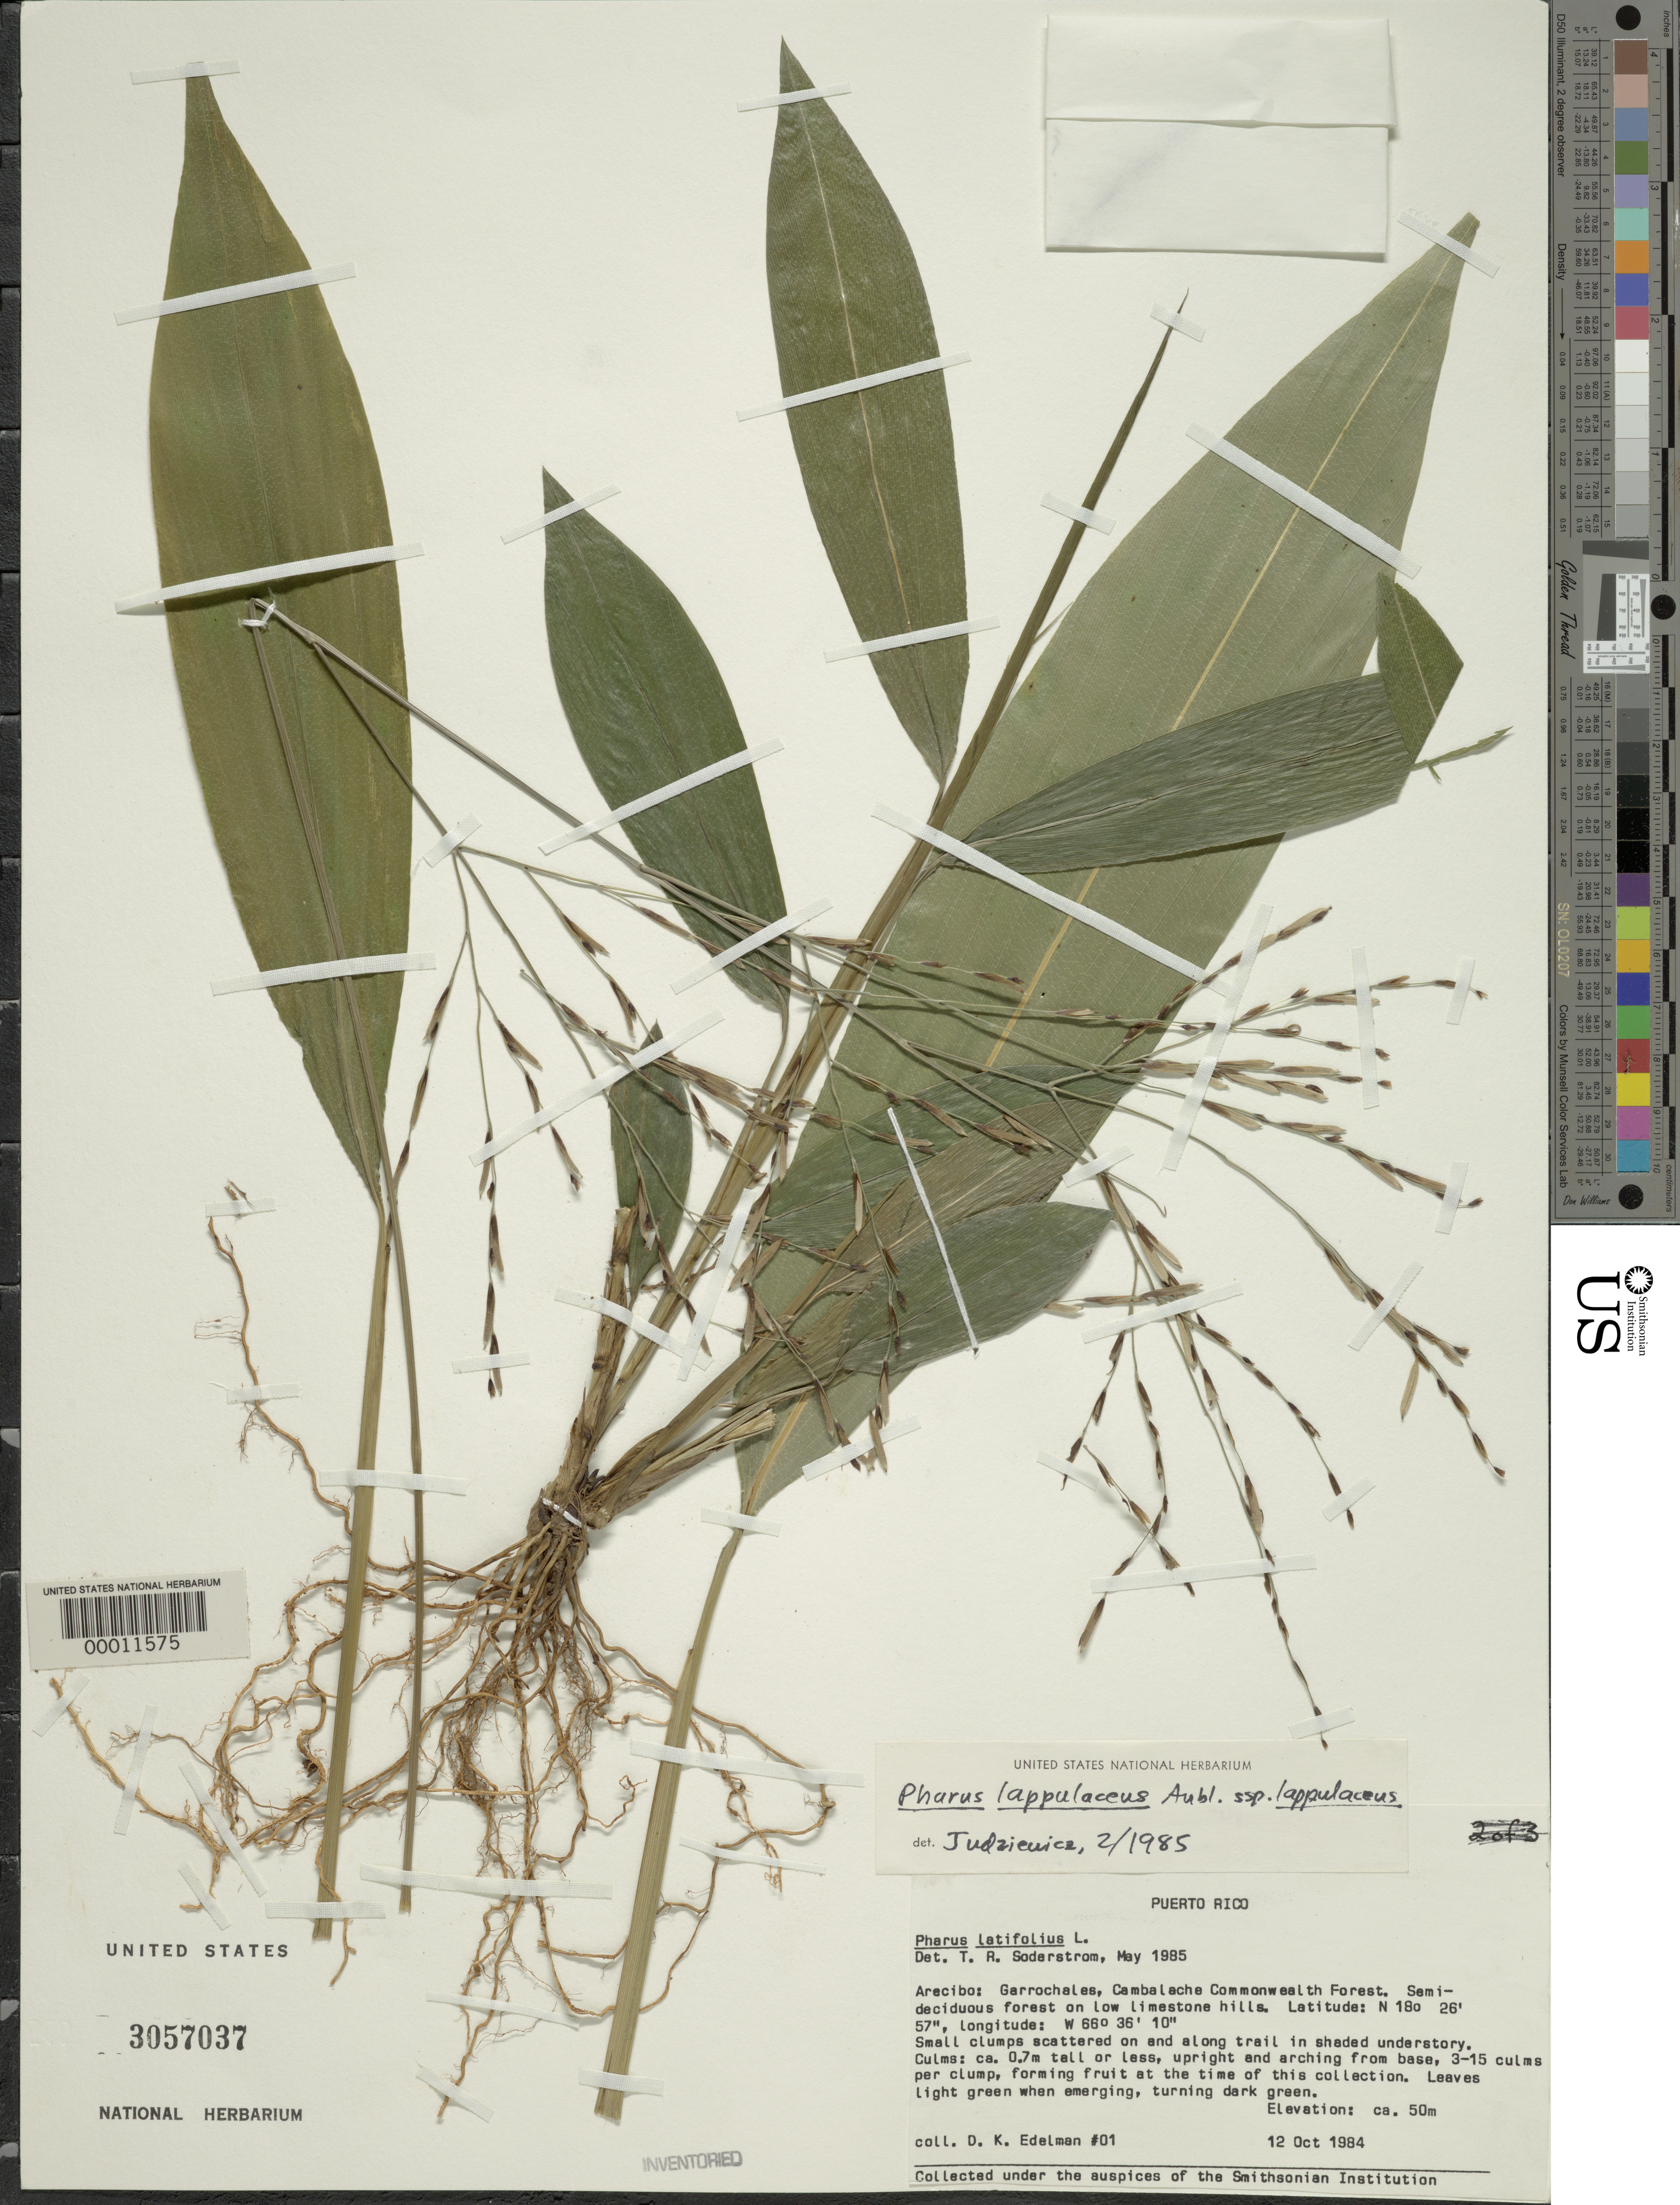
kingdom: Plantae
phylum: Tracheophyta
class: Liliopsida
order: Poales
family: Poaceae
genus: Pharus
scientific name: Pharus lappulaceus subsp. lappulaceus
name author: Aubl.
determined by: Judziewicz, E. J.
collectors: D. Edelman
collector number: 01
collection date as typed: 12 Oct 1984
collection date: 1984-10-12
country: Puerto Rico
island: Greater Antilles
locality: Arecibo, garrochales, cambalache commonwealth forest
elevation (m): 50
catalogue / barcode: US 3057037